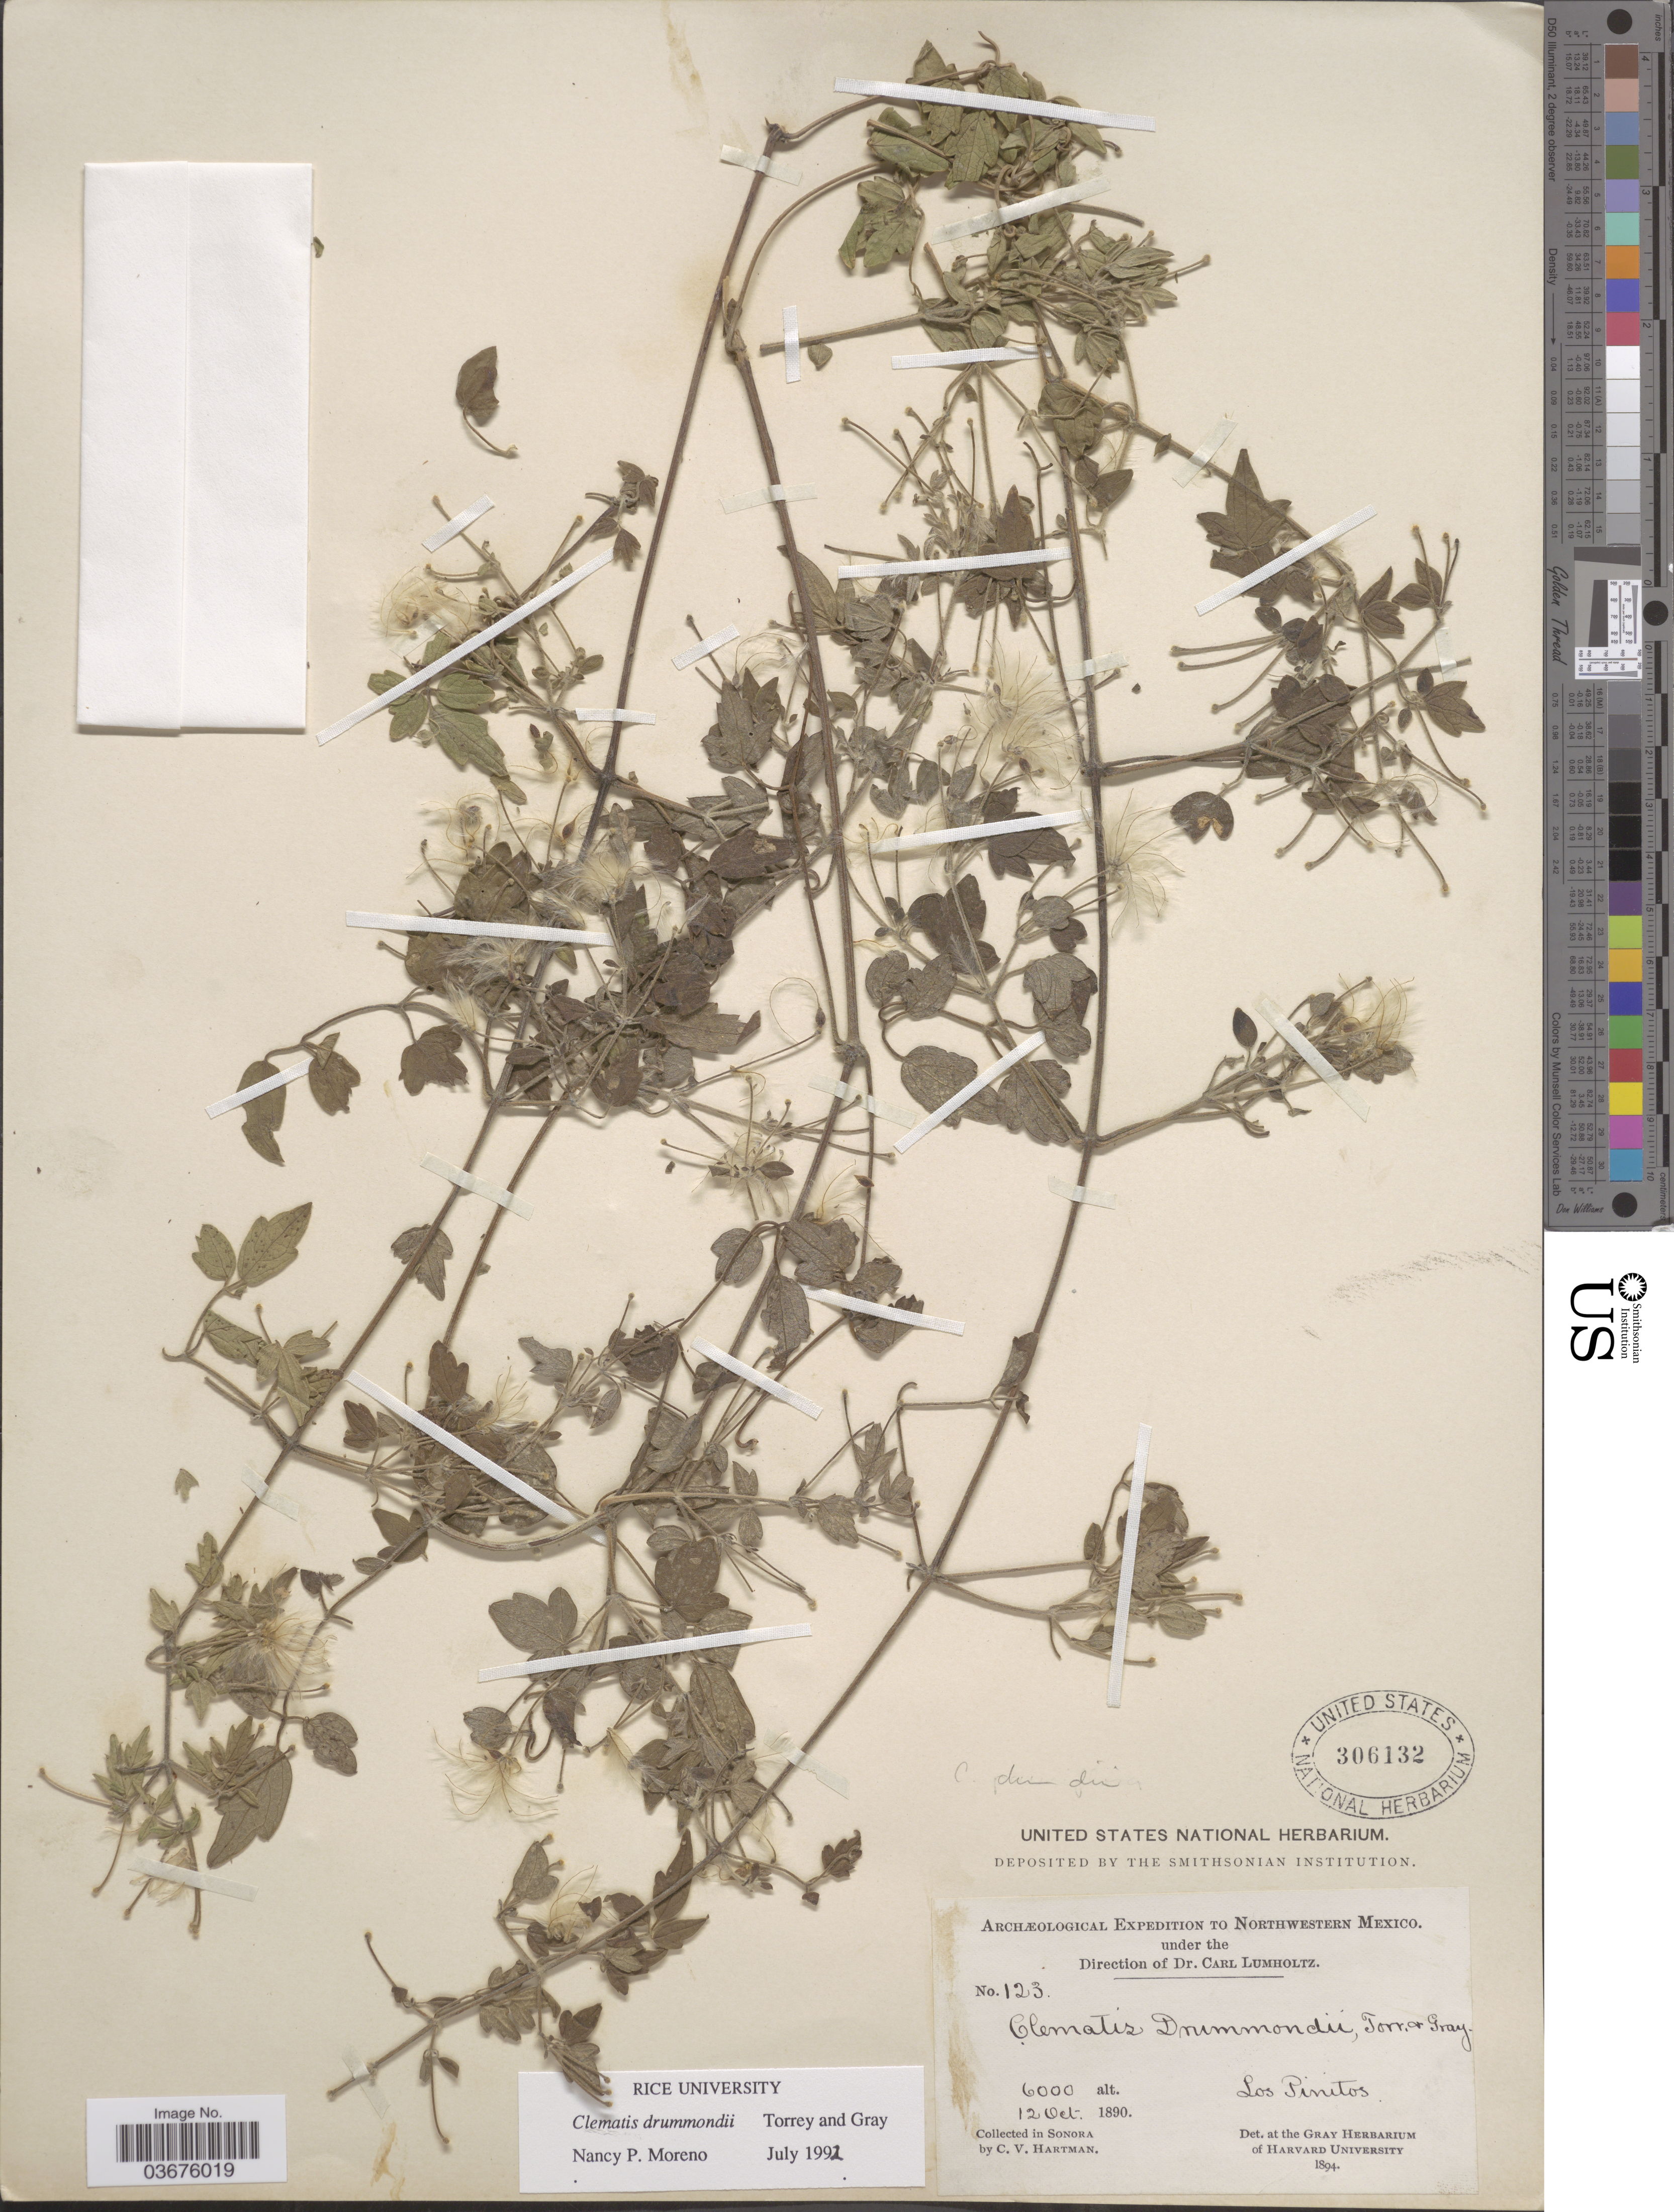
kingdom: Plantae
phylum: Tracheophyta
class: Magnoliopsida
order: Ranunculales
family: Ranunculaceae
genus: Clematis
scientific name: Clematis drummondii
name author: Torr. & A. Gray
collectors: C. V. Hartman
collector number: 123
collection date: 1890-10-12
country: Mexico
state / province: Sonora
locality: Northwestern Mexico. Los Pinitos.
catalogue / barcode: US 306132